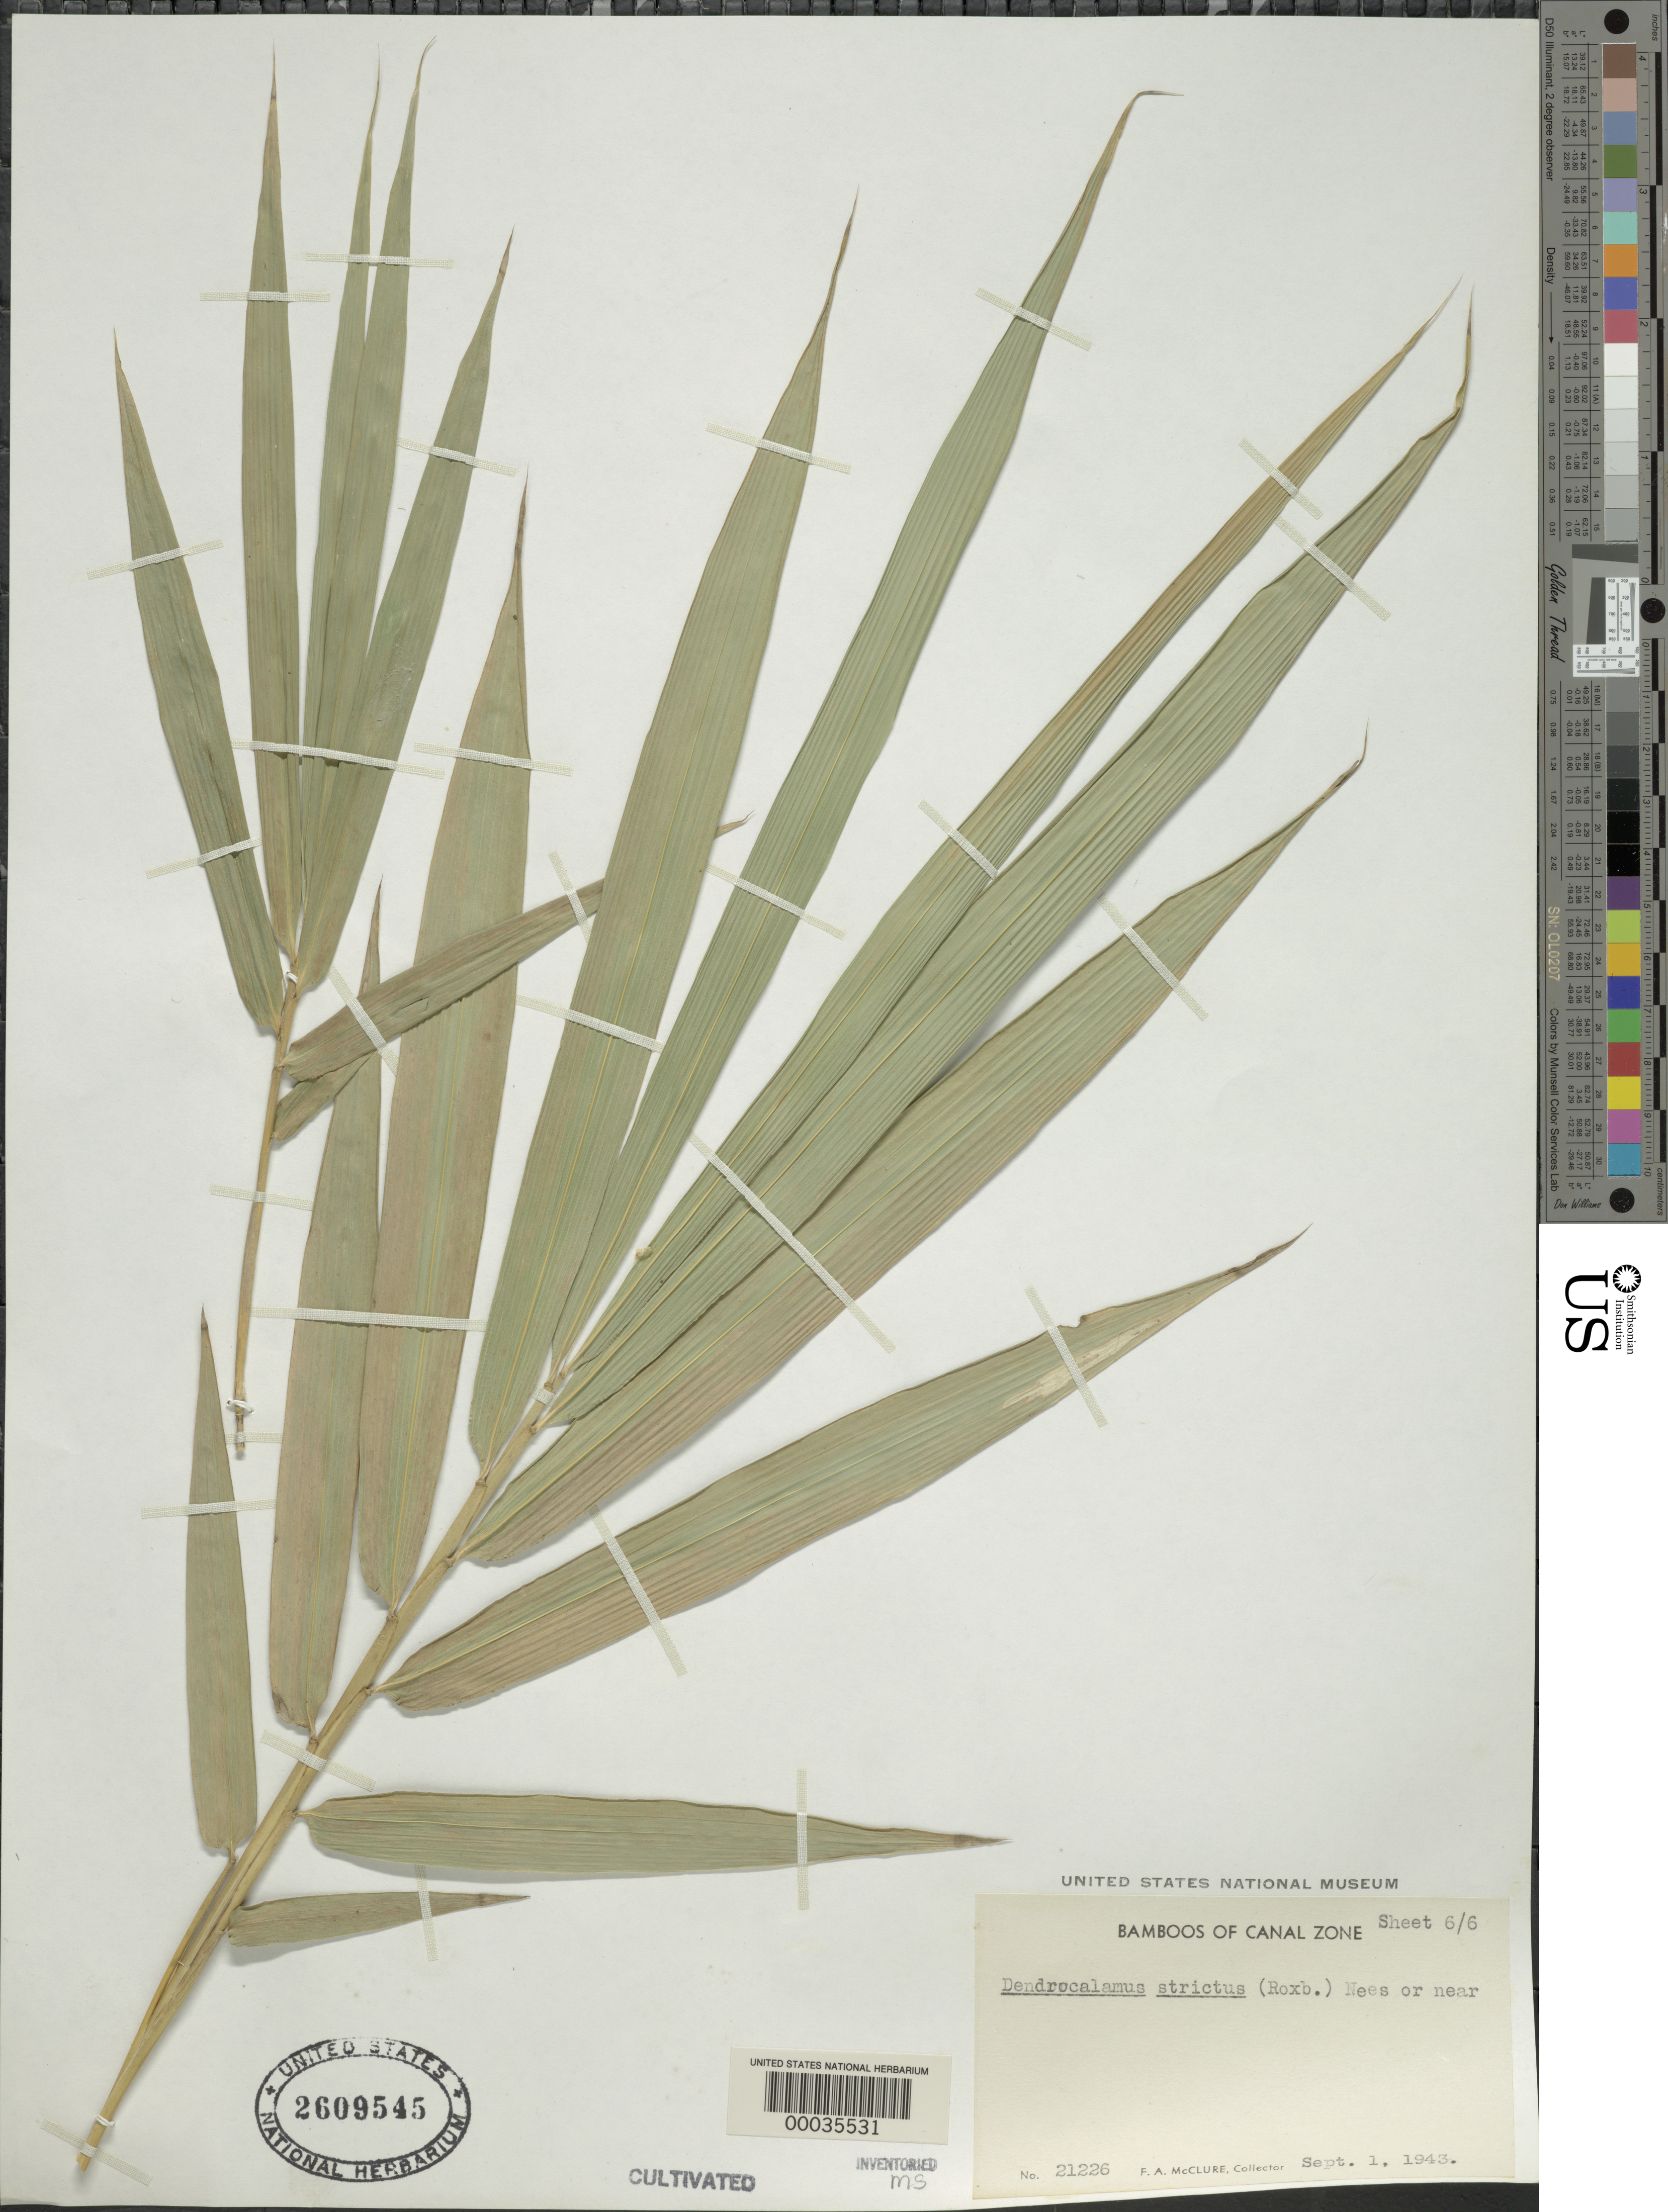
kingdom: Plantae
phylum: Tracheophyta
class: Liliopsida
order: Poales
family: Poaceae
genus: Dendrocalamus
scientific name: Dendrocalamus strictus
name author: (Roxb.) Nees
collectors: F. A. McClure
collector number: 21226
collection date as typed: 01 Sep 1943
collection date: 1943-09-01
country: Panama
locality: Esperimental Garden-summit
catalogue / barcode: US 2609545